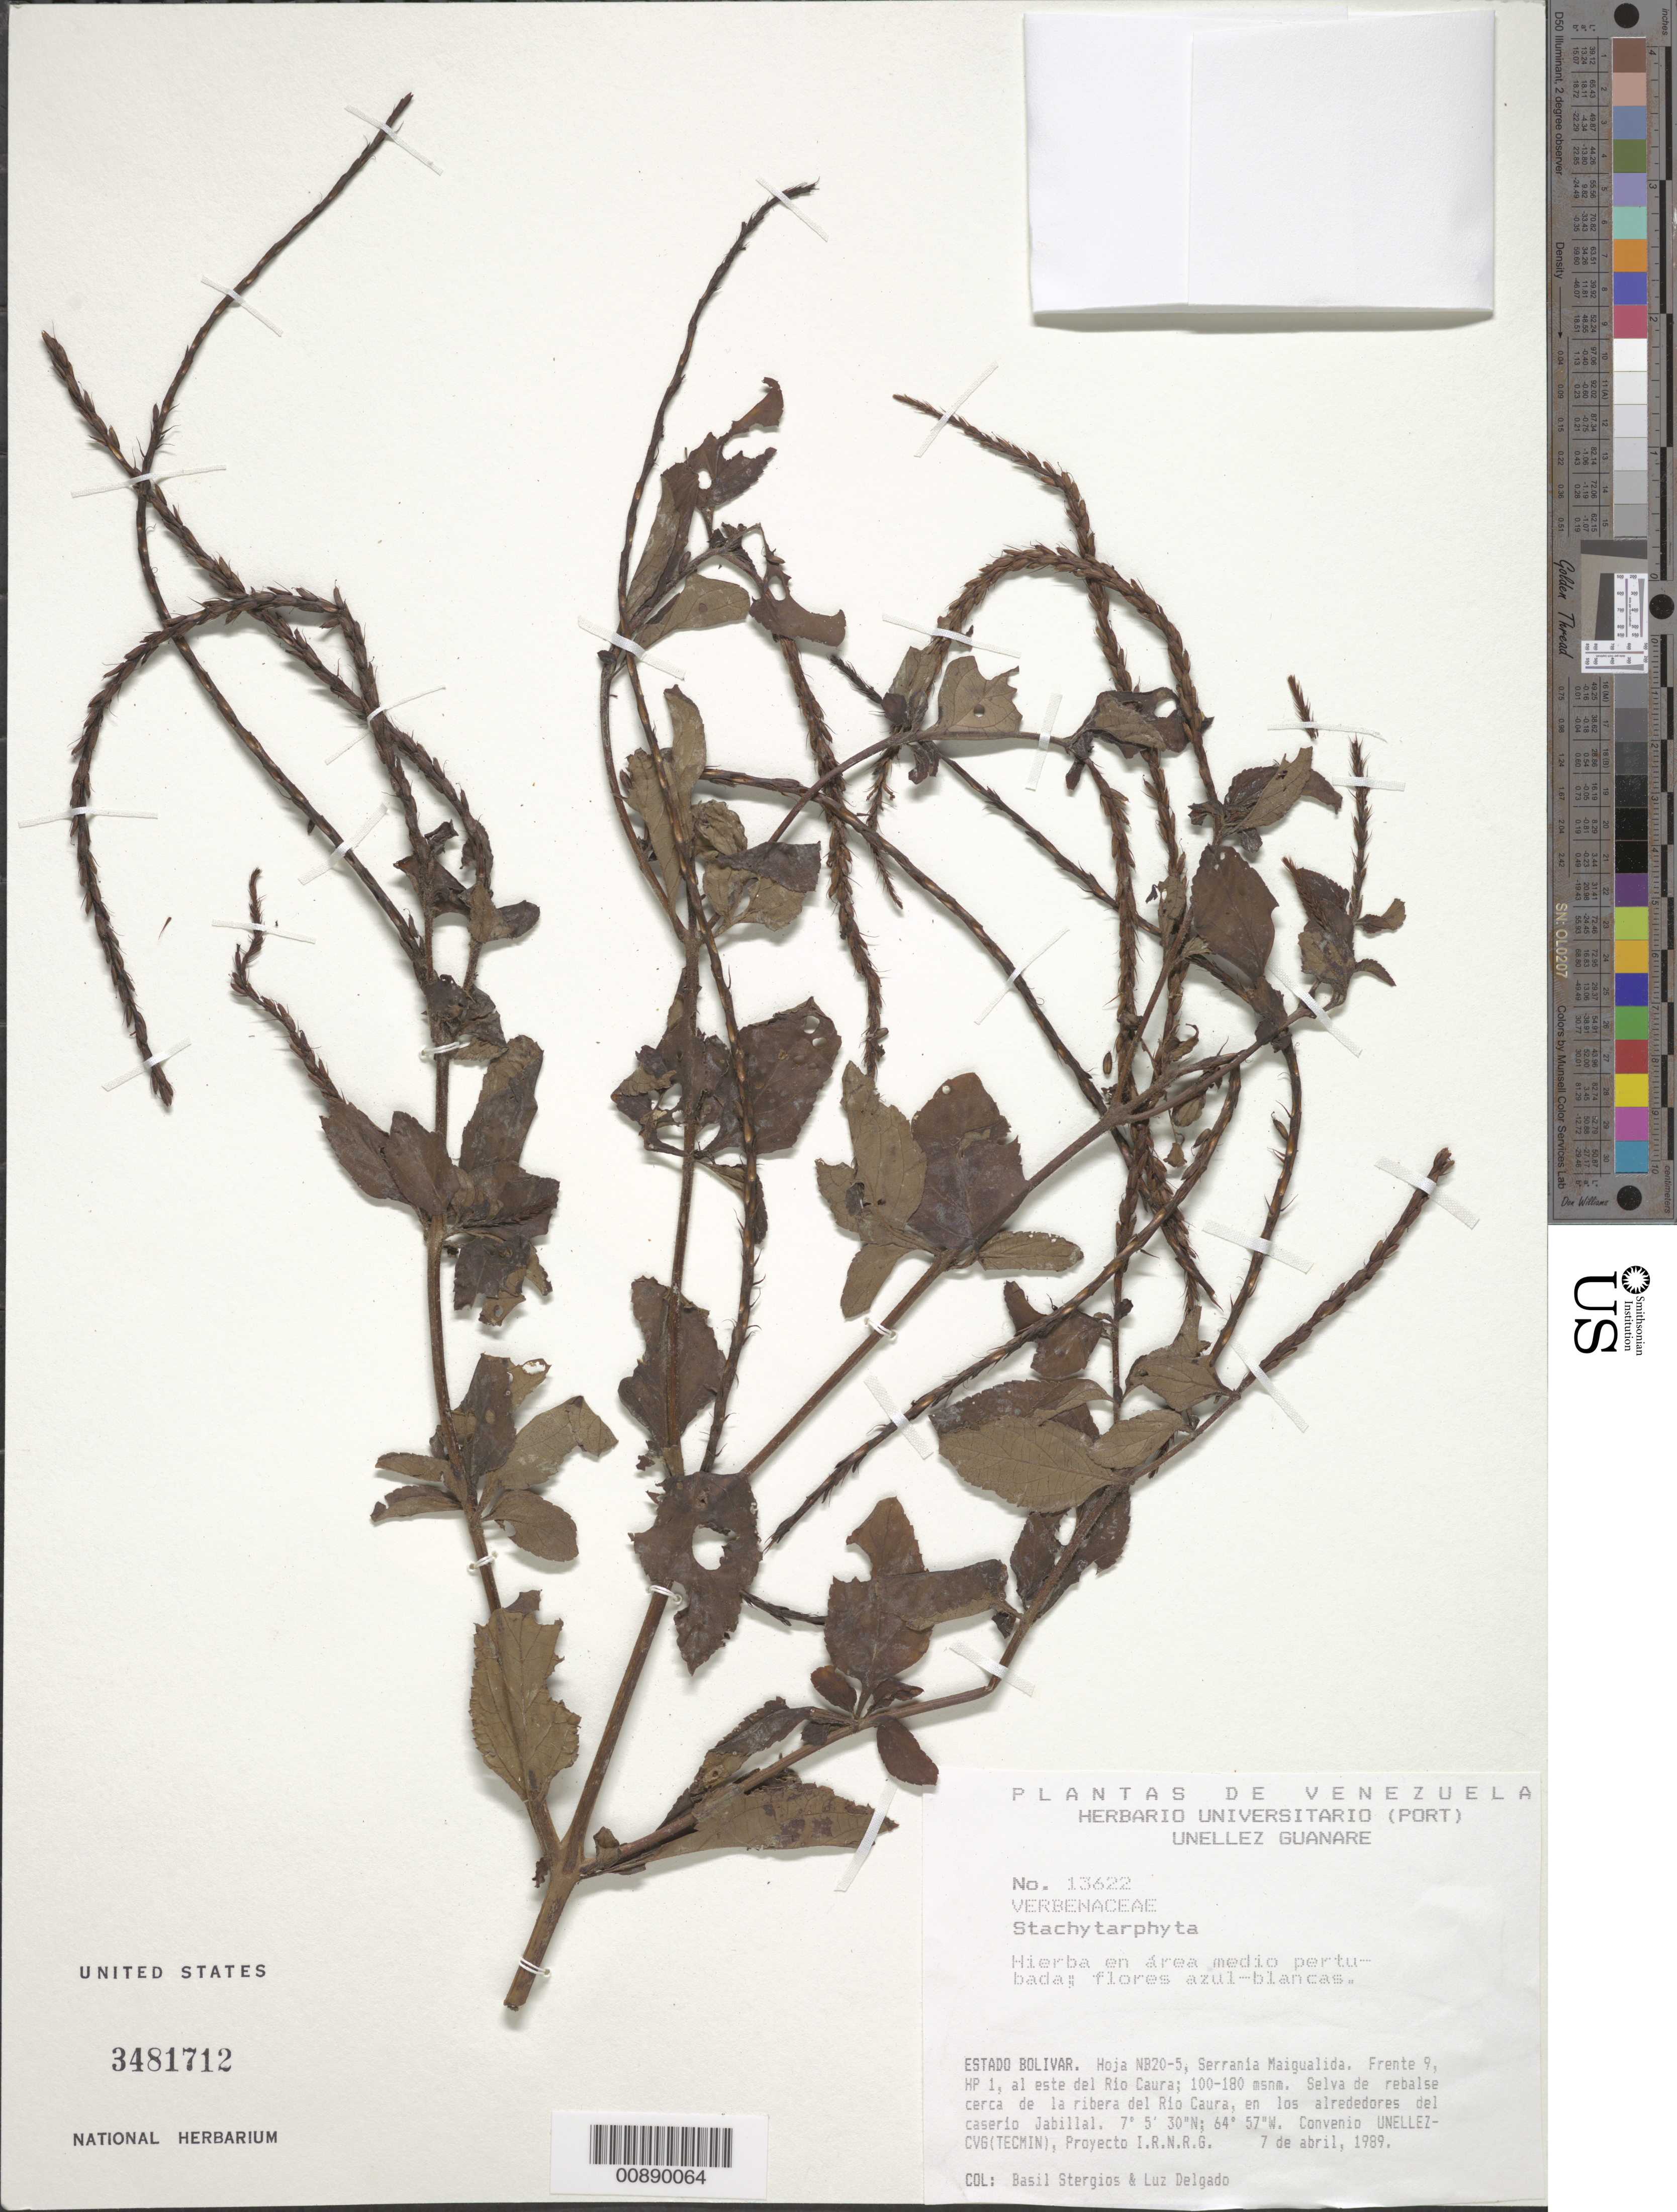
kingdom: Plantae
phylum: Tracheophyta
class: Magnoliopsida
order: Lamiales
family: Verbenaceae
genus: Stachytarpheta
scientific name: Stachytarpheta sp.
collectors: B. G. Stergios & L. Delgado V.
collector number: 13622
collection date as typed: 7-Apr-89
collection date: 1989-04-07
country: Venezuela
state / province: Bolívar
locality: Serrania Maigualida, E del río Caura, alrededores de Jabillal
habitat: Selva de rebalse cerca de la ribera del río; en área medio pertubada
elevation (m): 100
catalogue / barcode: US 3481712